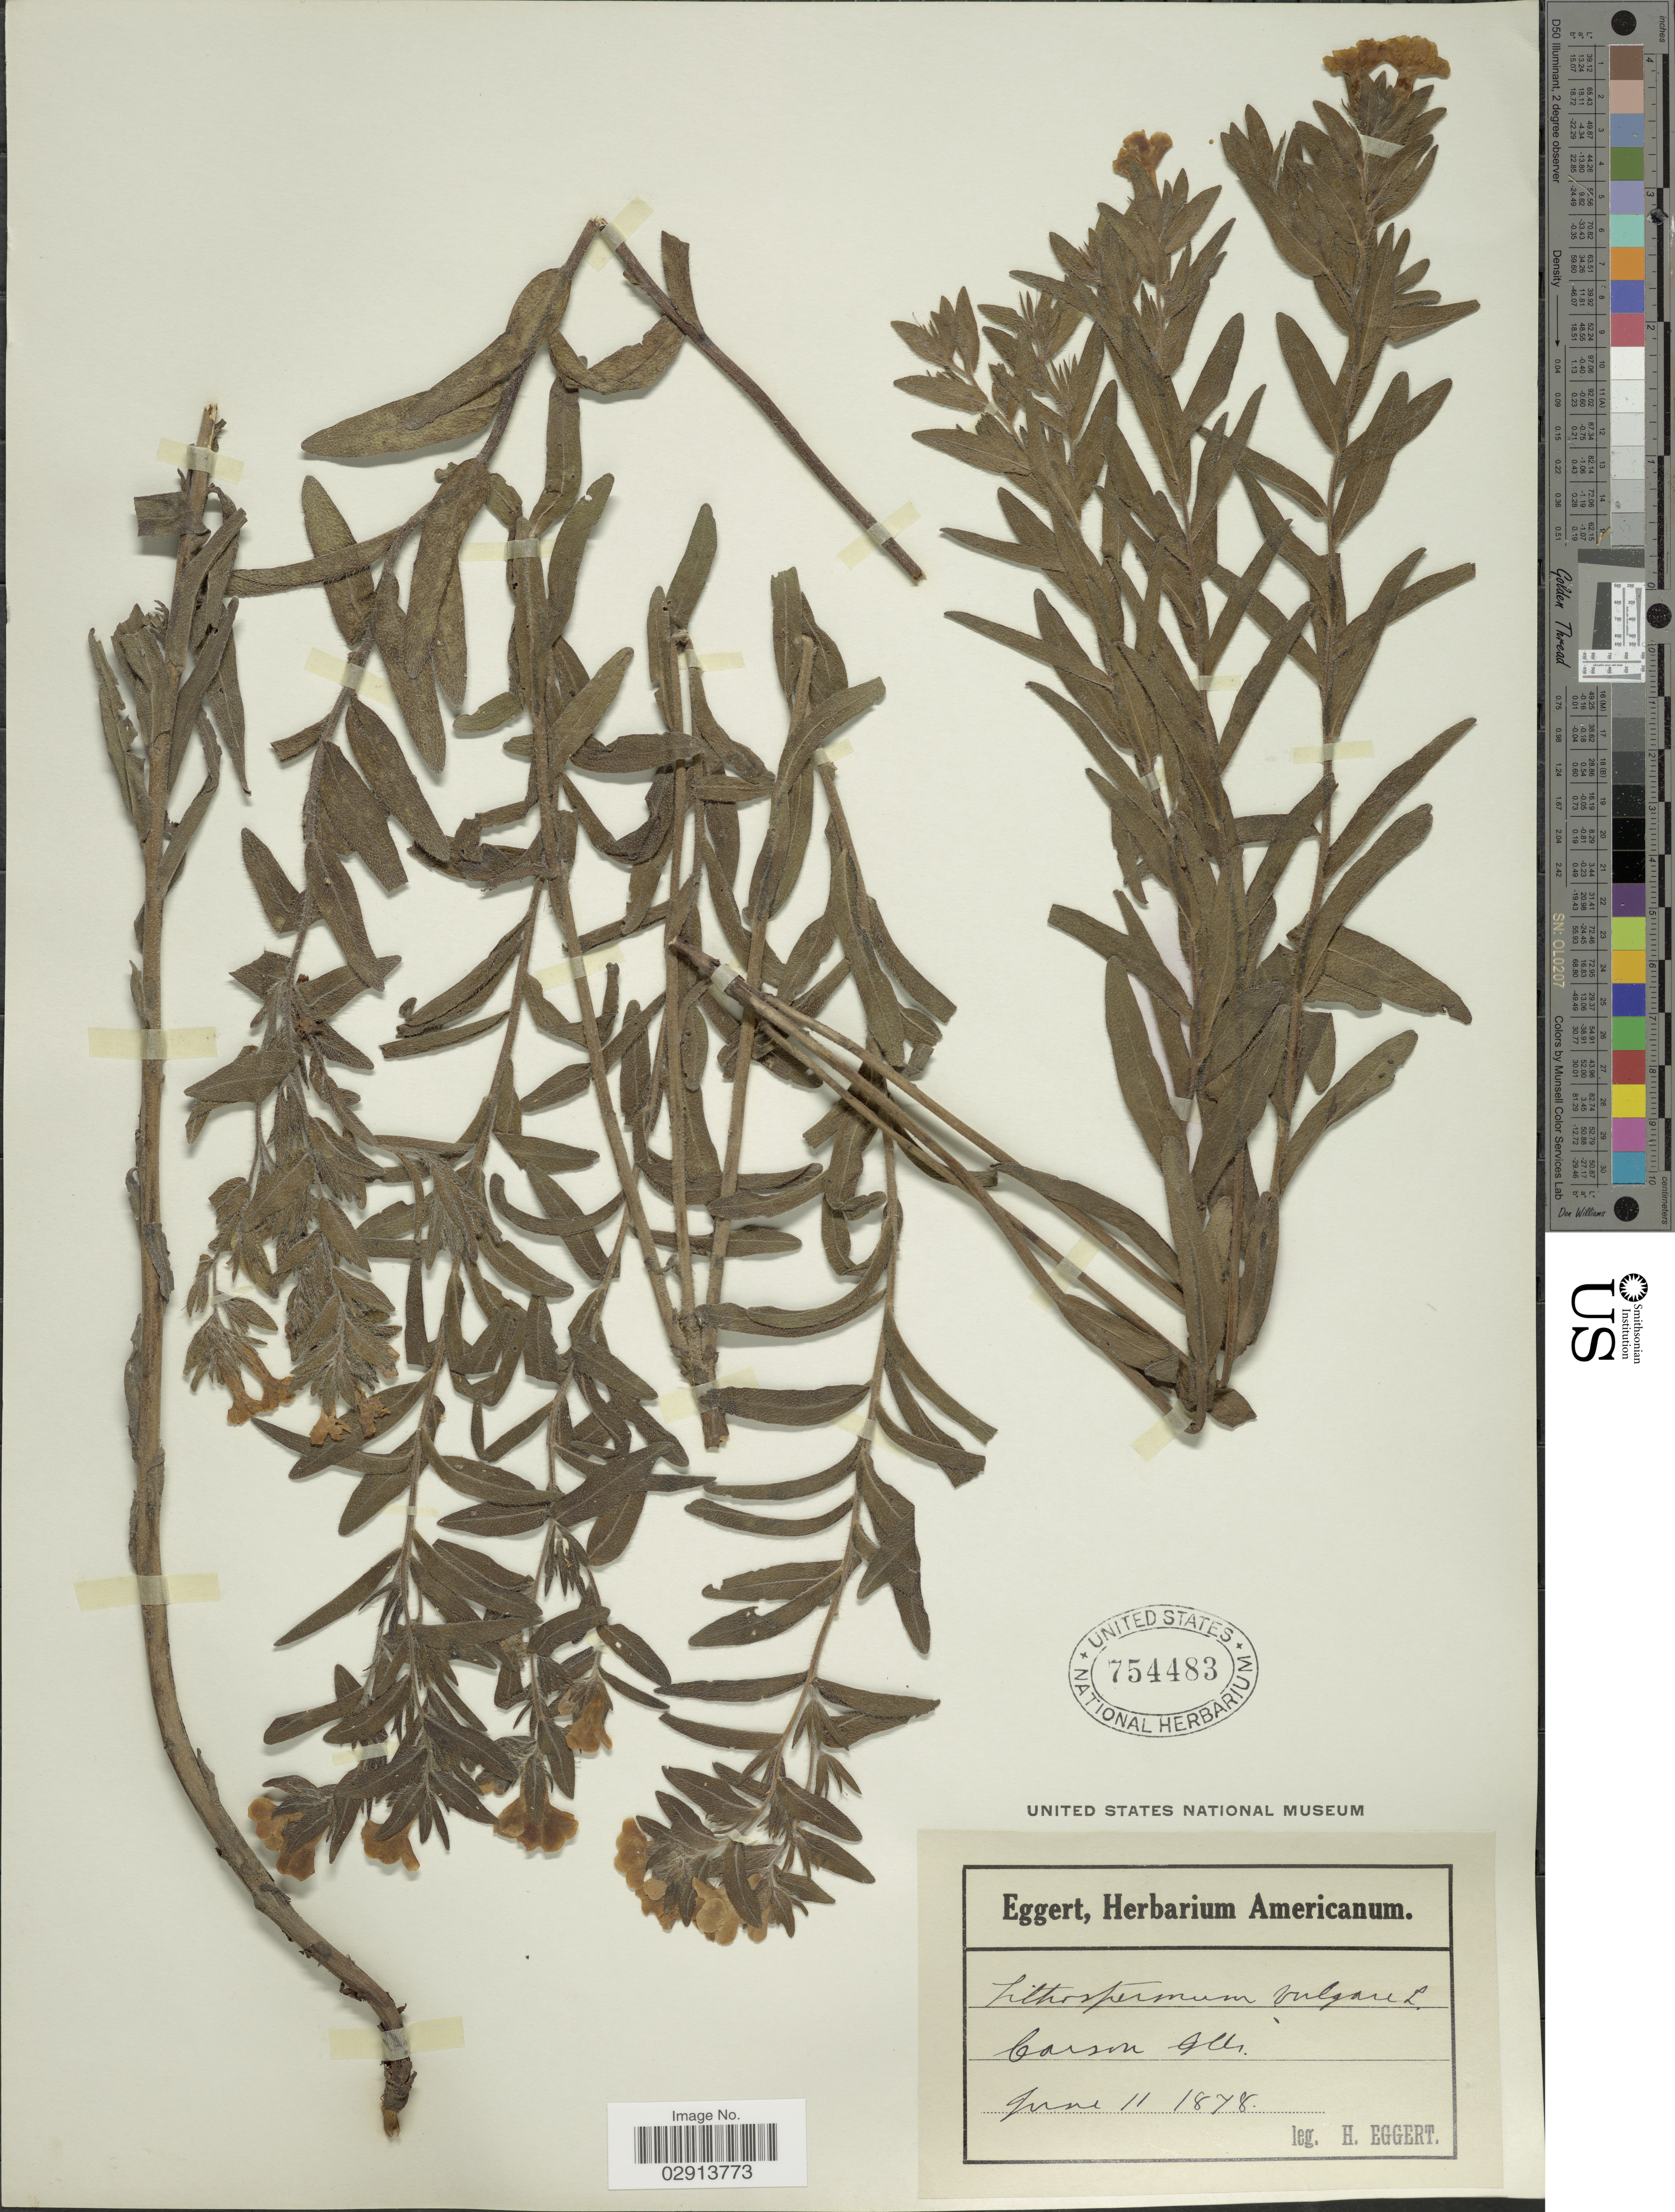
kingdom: Plantae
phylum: Tracheophyta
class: Magnoliopsida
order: Boraginales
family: Boraginaceae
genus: Lithospermum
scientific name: Lithospermum caroliniense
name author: (J.F. Gmel.) MacMill.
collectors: H. Eggert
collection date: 1878-06-11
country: United States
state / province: Illinois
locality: Carson.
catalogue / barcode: US 754483